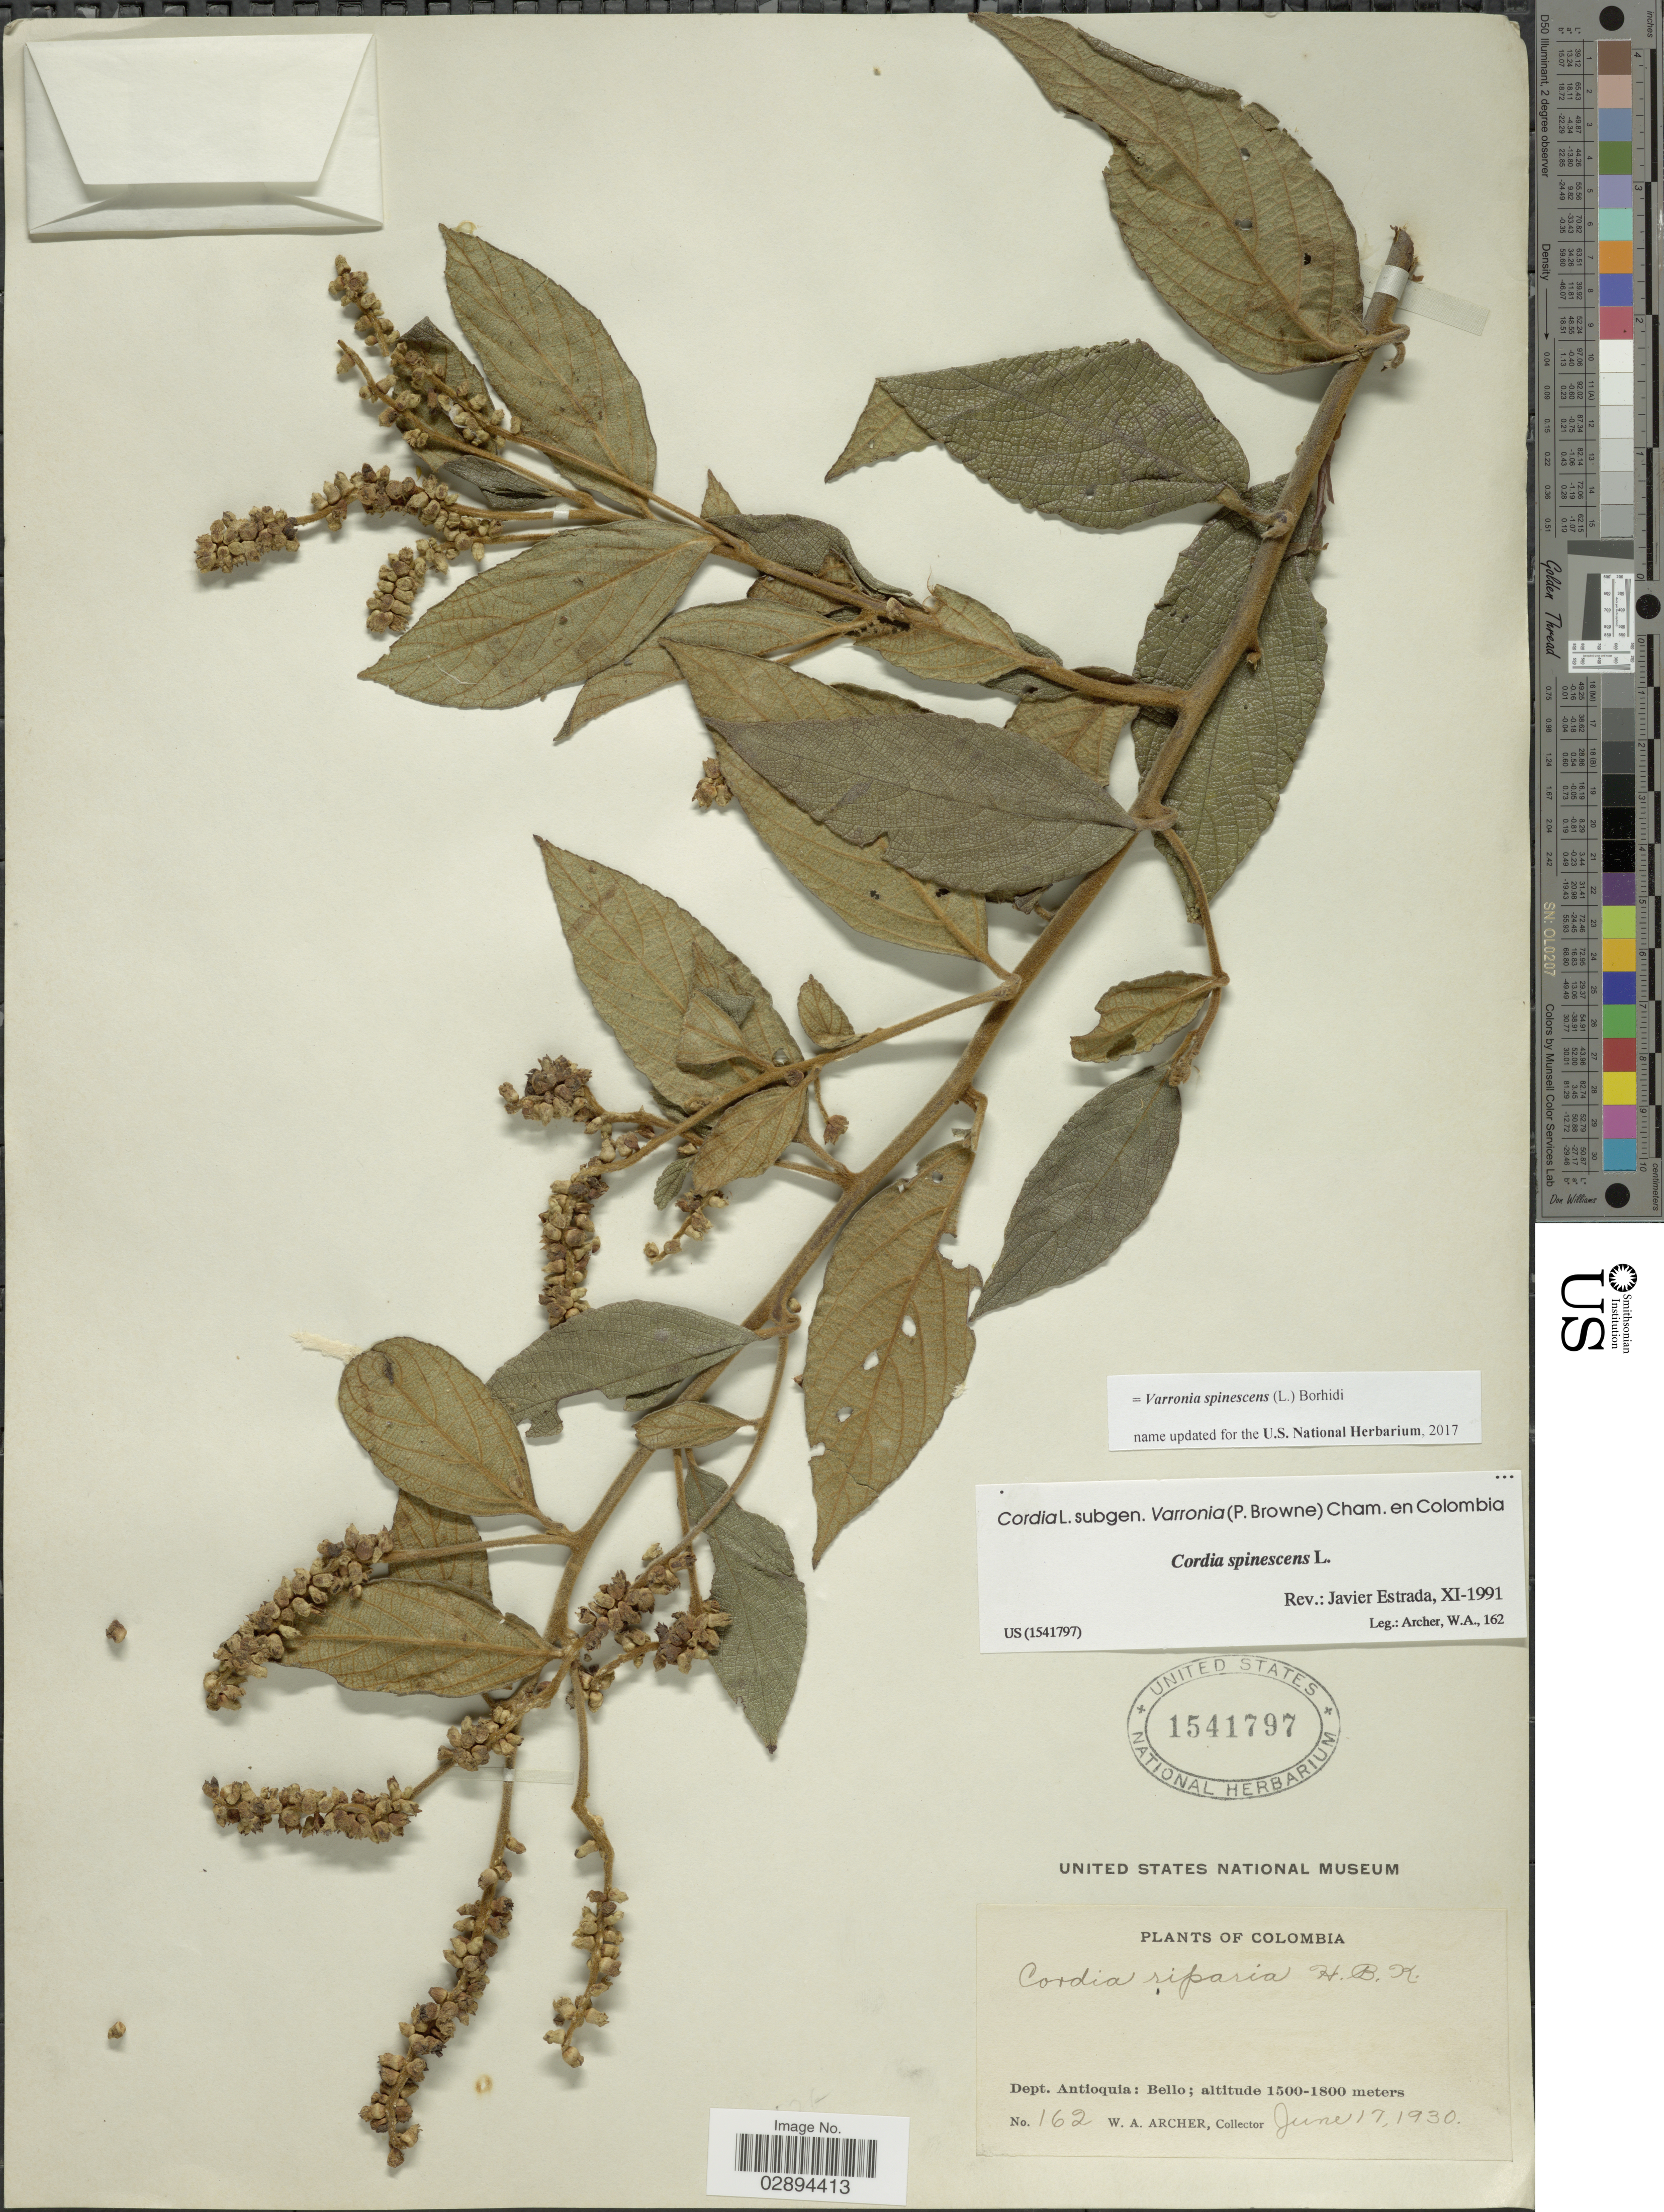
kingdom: Plantae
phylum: Tracheophyta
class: Magnoliopsida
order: Boraginales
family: Cordiaceae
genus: Varronia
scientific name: Varronia spinescens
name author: (L.) Borhidi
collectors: W. Archer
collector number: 162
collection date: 1930-06-17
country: Colombia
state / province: Antioquia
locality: Dept. Antioquia, Bello.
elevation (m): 1500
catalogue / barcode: US 1541797